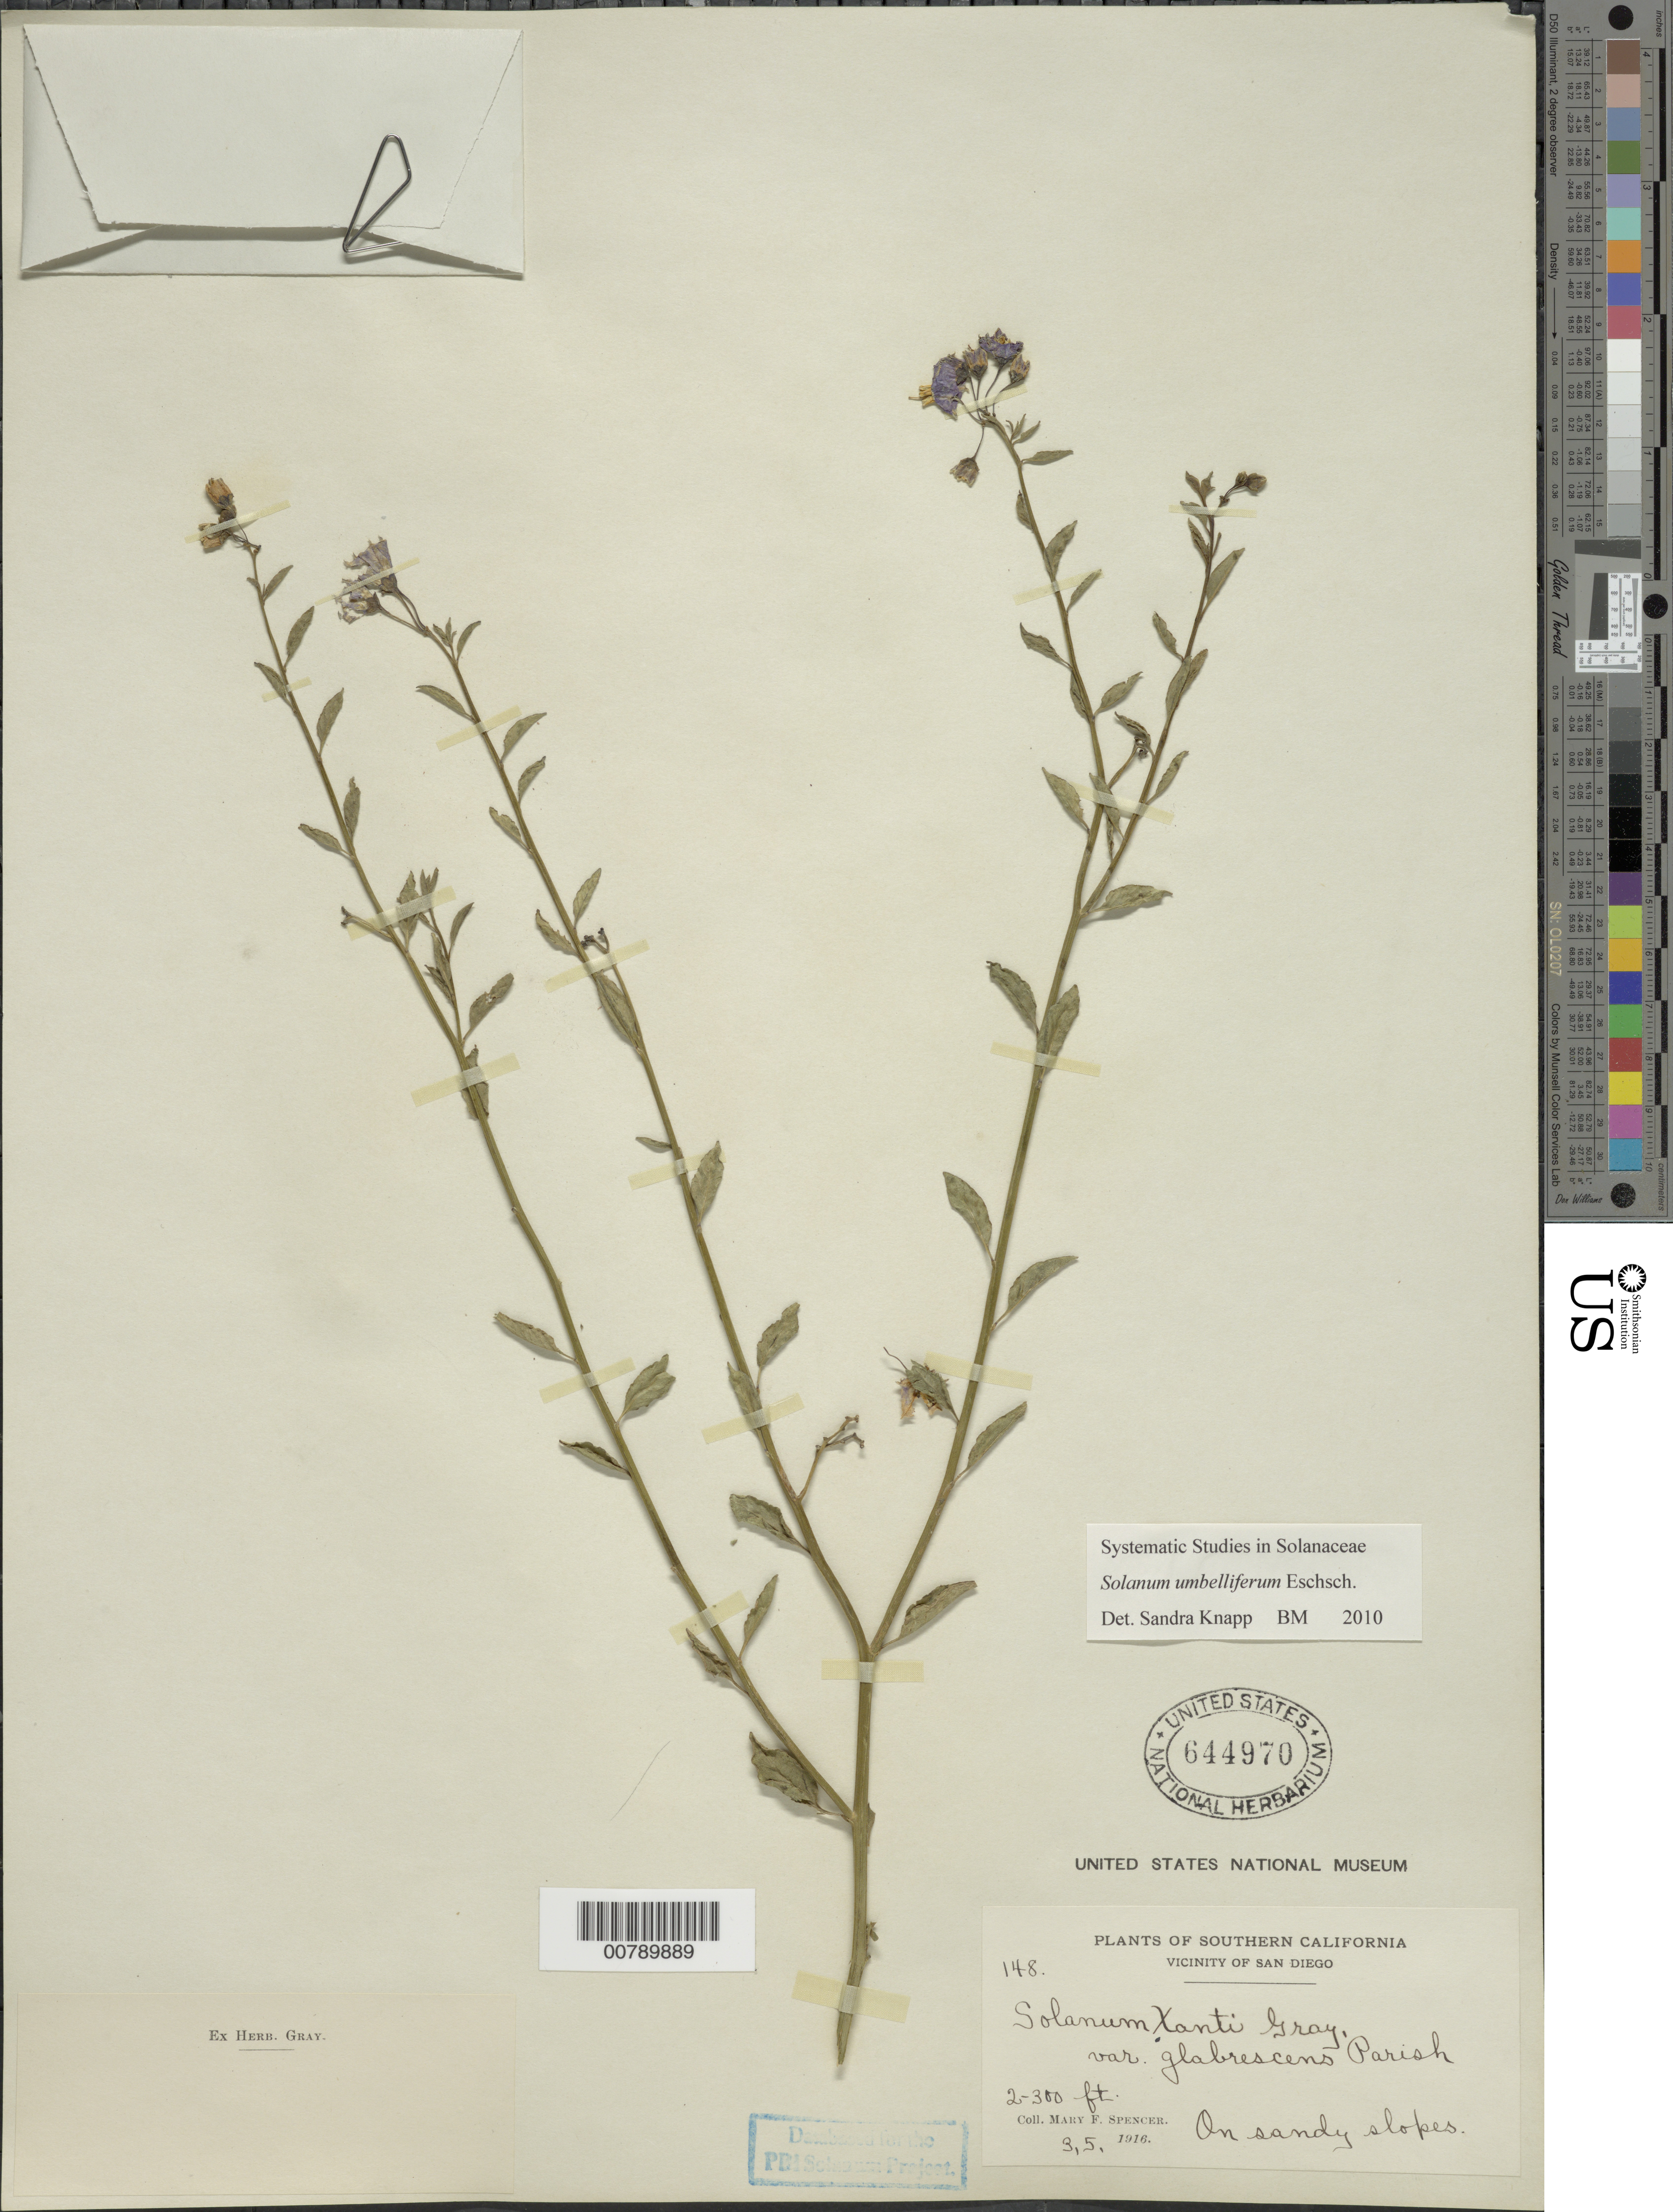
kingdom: Plantae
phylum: Tracheophyta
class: Magnoliopsida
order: Solanales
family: Solanaceae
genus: Solanum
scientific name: Solanum umbelliferum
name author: Eschsch.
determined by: Knapp, S. D.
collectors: M. Spencer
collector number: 148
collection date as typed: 5 Mar 1916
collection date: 1916-03-05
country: United States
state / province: California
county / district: San Diego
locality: Vicinity of San Diego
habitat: On sandy slopes.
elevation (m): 60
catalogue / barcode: US 644970